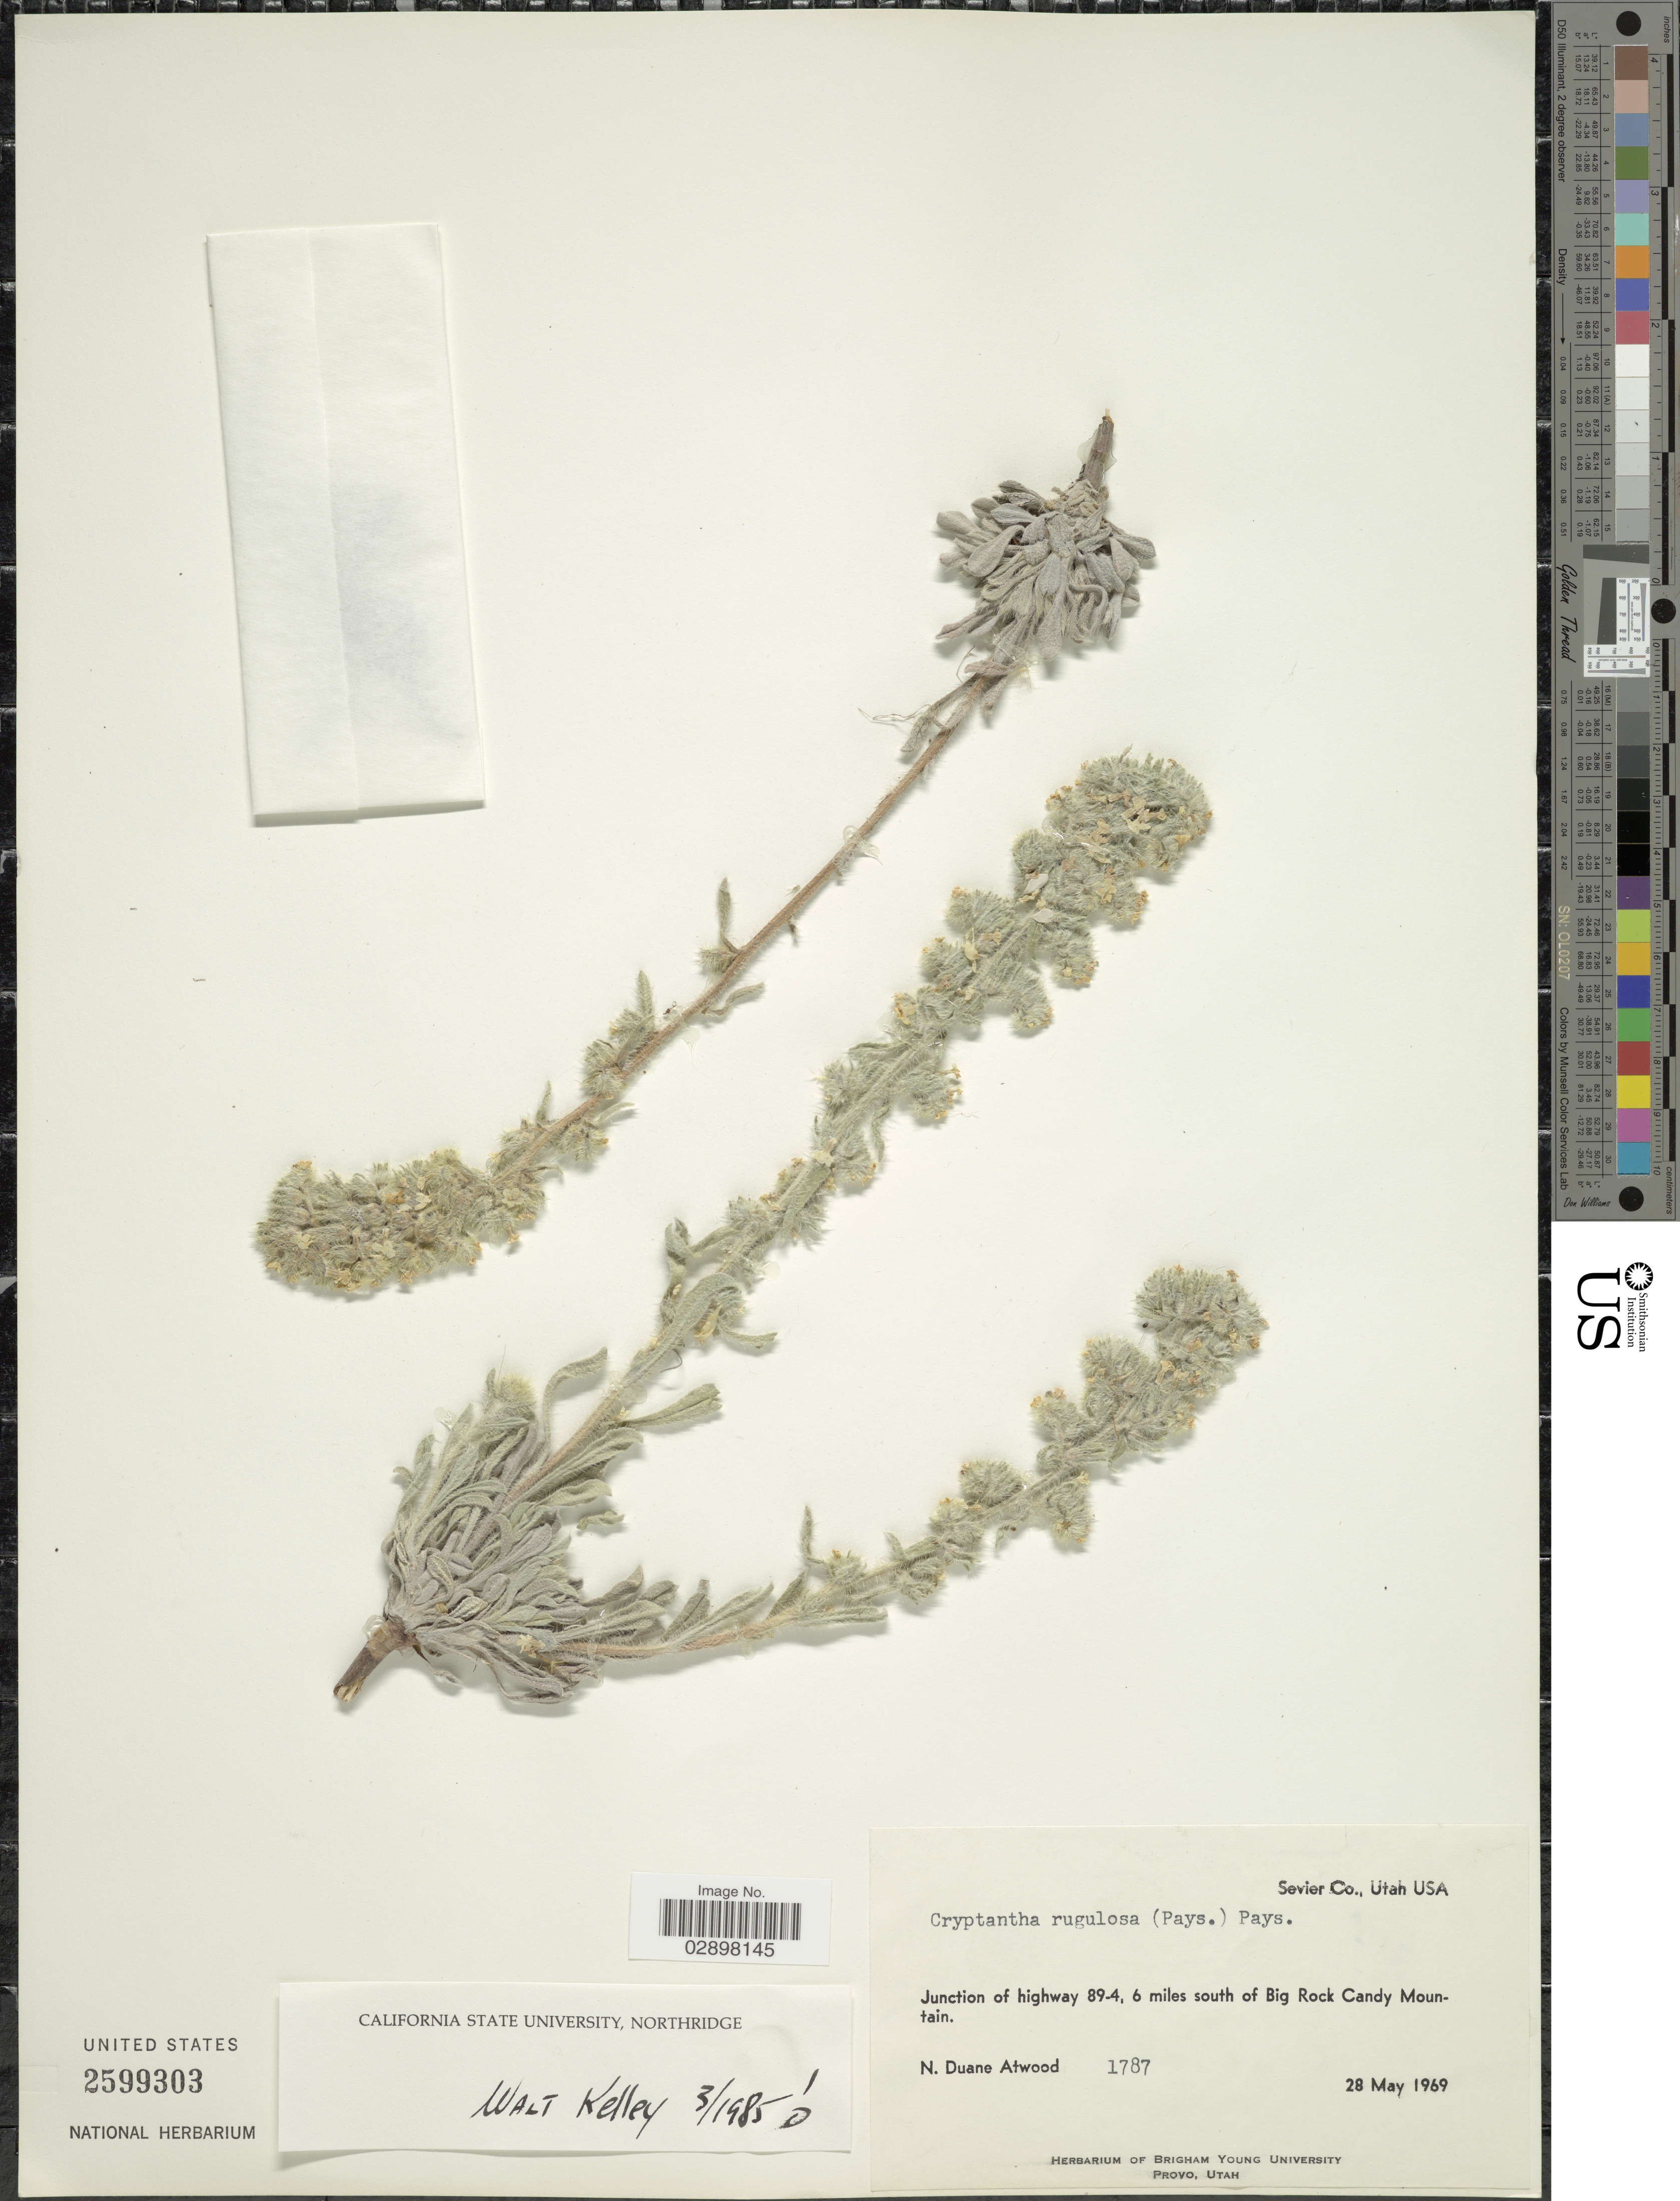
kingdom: Plantae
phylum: Tracheophyta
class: Magnoliopsida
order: Boraginales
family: Boraginaceae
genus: Cryptantha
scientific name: Cryptantha rugulosa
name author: (Payson) Payson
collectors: N. Atwood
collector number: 1787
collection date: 1969-05-28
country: United States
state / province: Utah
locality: Sevier Co., Junction of highway 89-4.6 miles south of Big Rock Candy Mountain.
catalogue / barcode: US 2599303